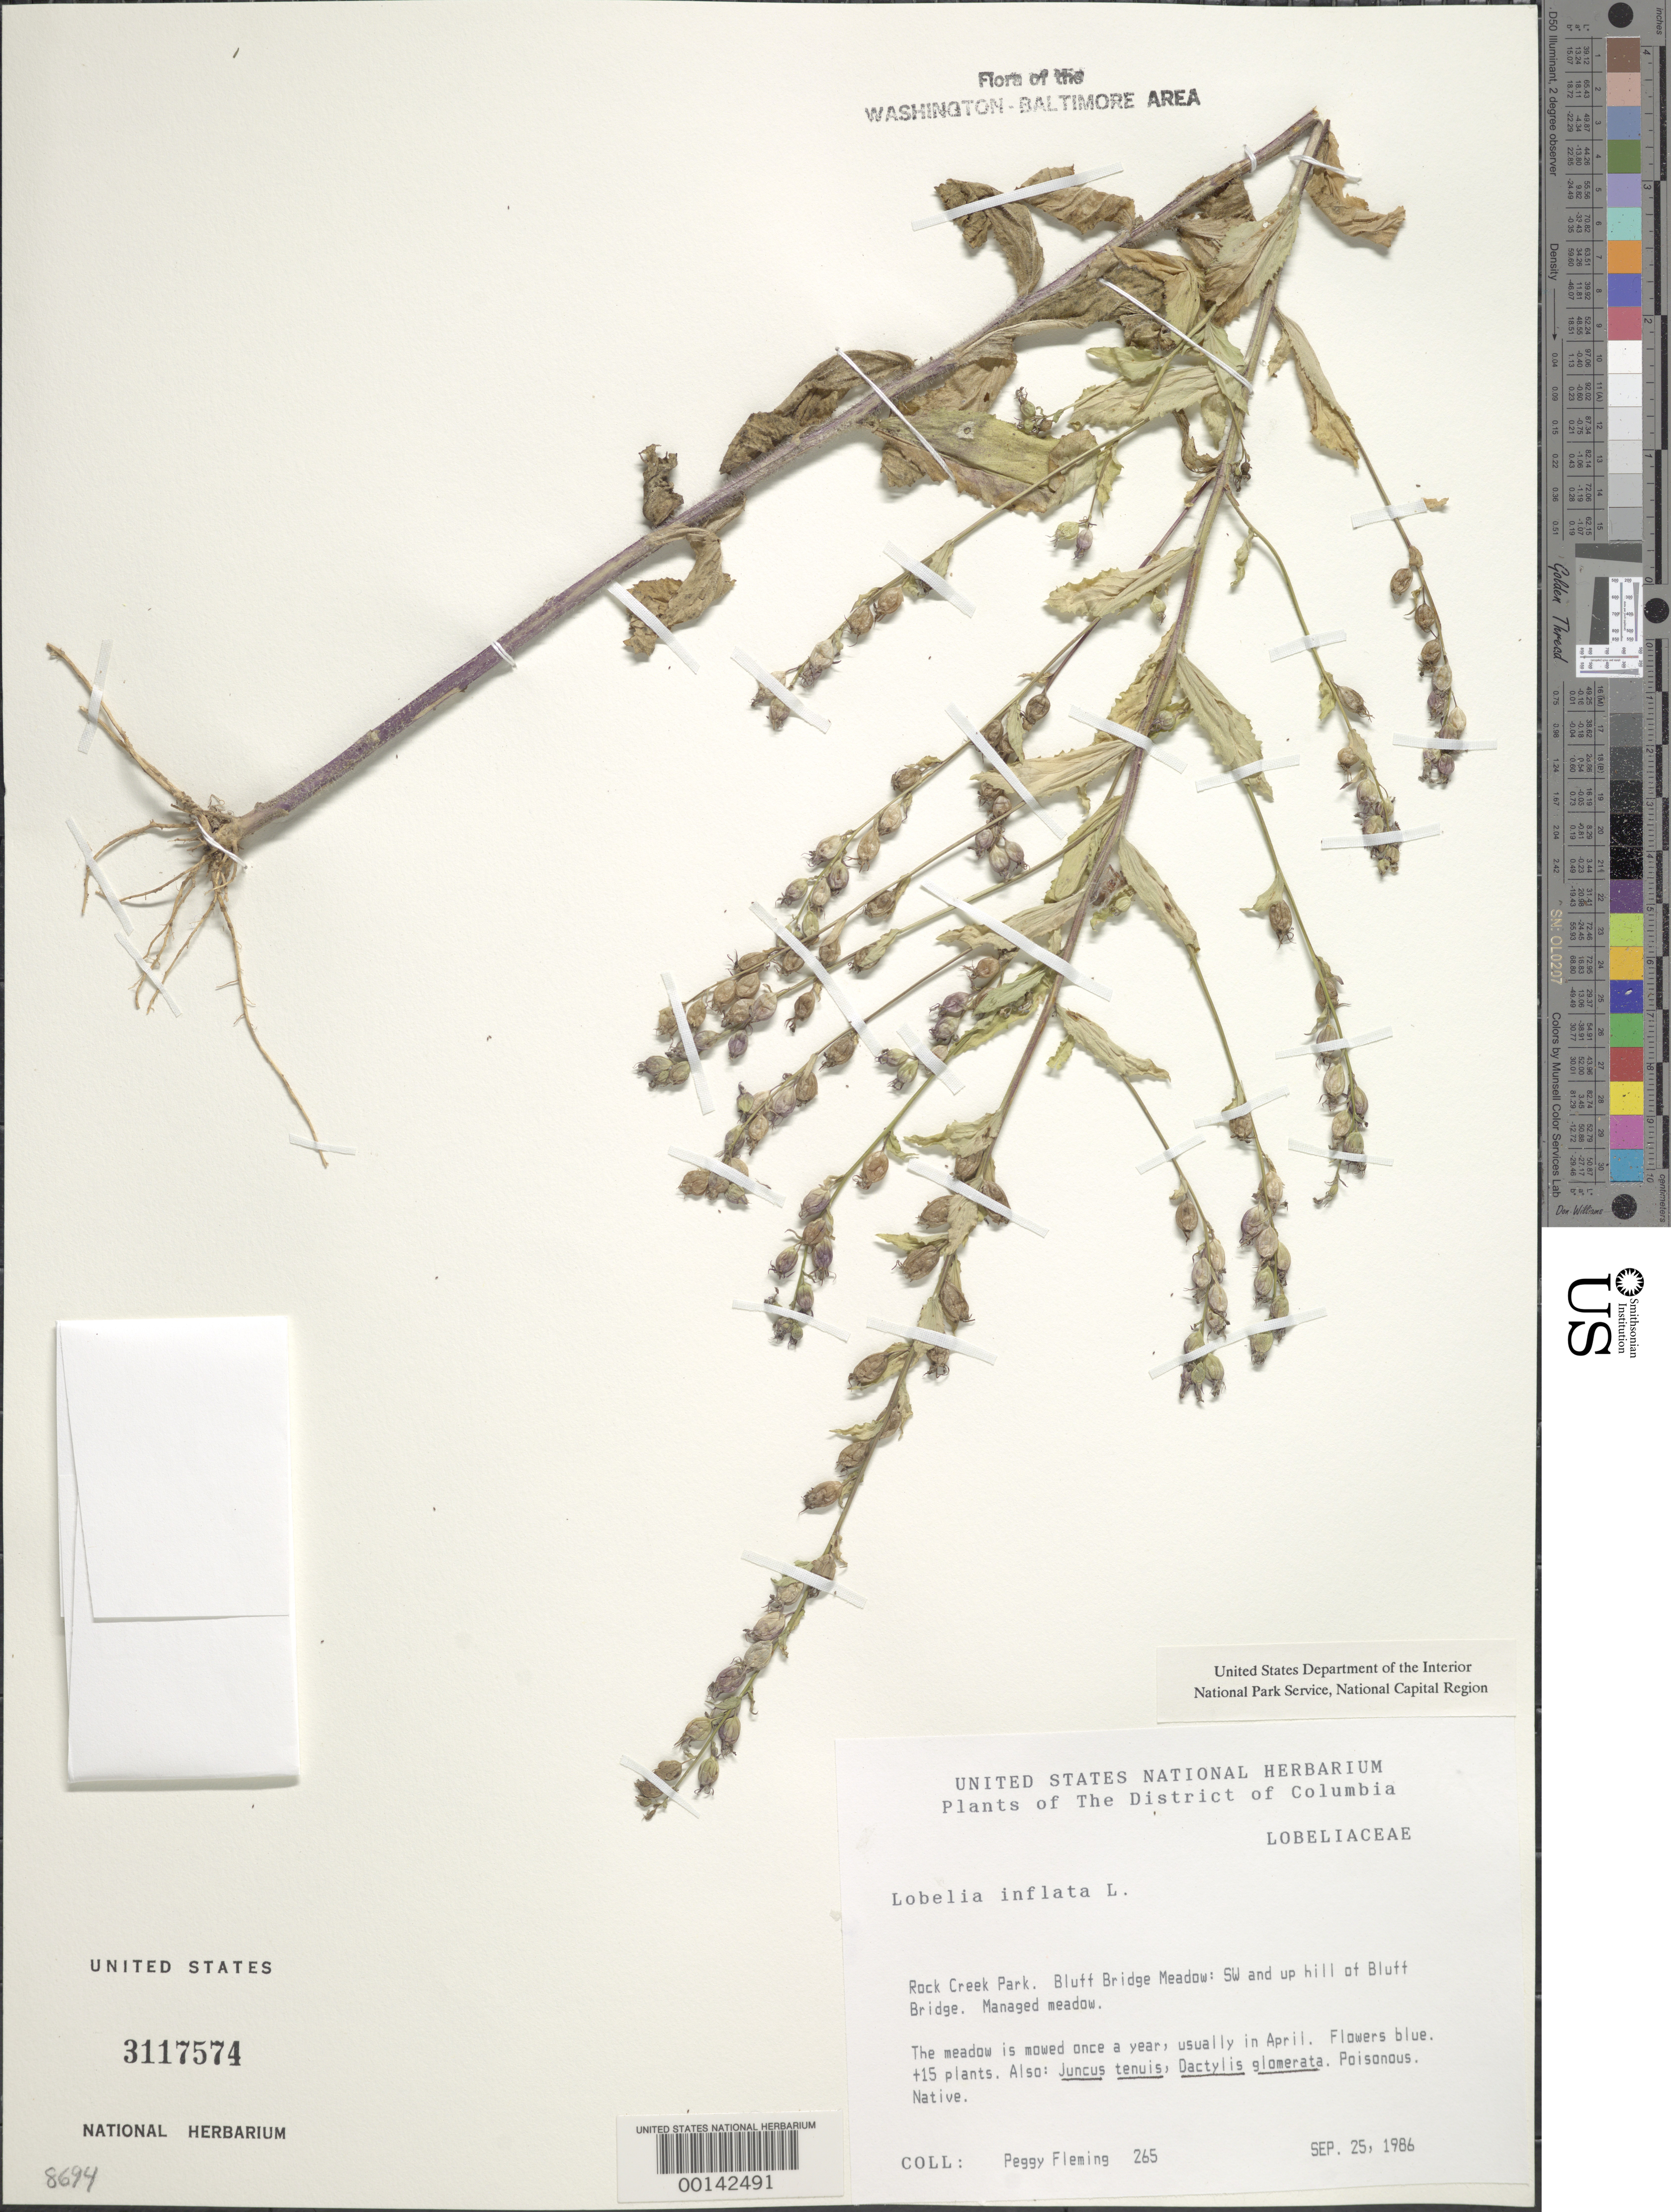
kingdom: Plantae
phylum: Tracheophyta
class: Magnoliopsida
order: Asterales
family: Campanulaceae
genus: Lobelia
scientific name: Lobelia inflata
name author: L.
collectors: P. Fleming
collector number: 265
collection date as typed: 25 Sep 1986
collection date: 1986-09-25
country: United States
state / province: District of Columbia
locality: Rock Creek Park. Bluff Bridge meadow: SW and up hill of Bluff Bridge. Rock Creek Park & vicinity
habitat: Managed meadow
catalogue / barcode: US 3117574